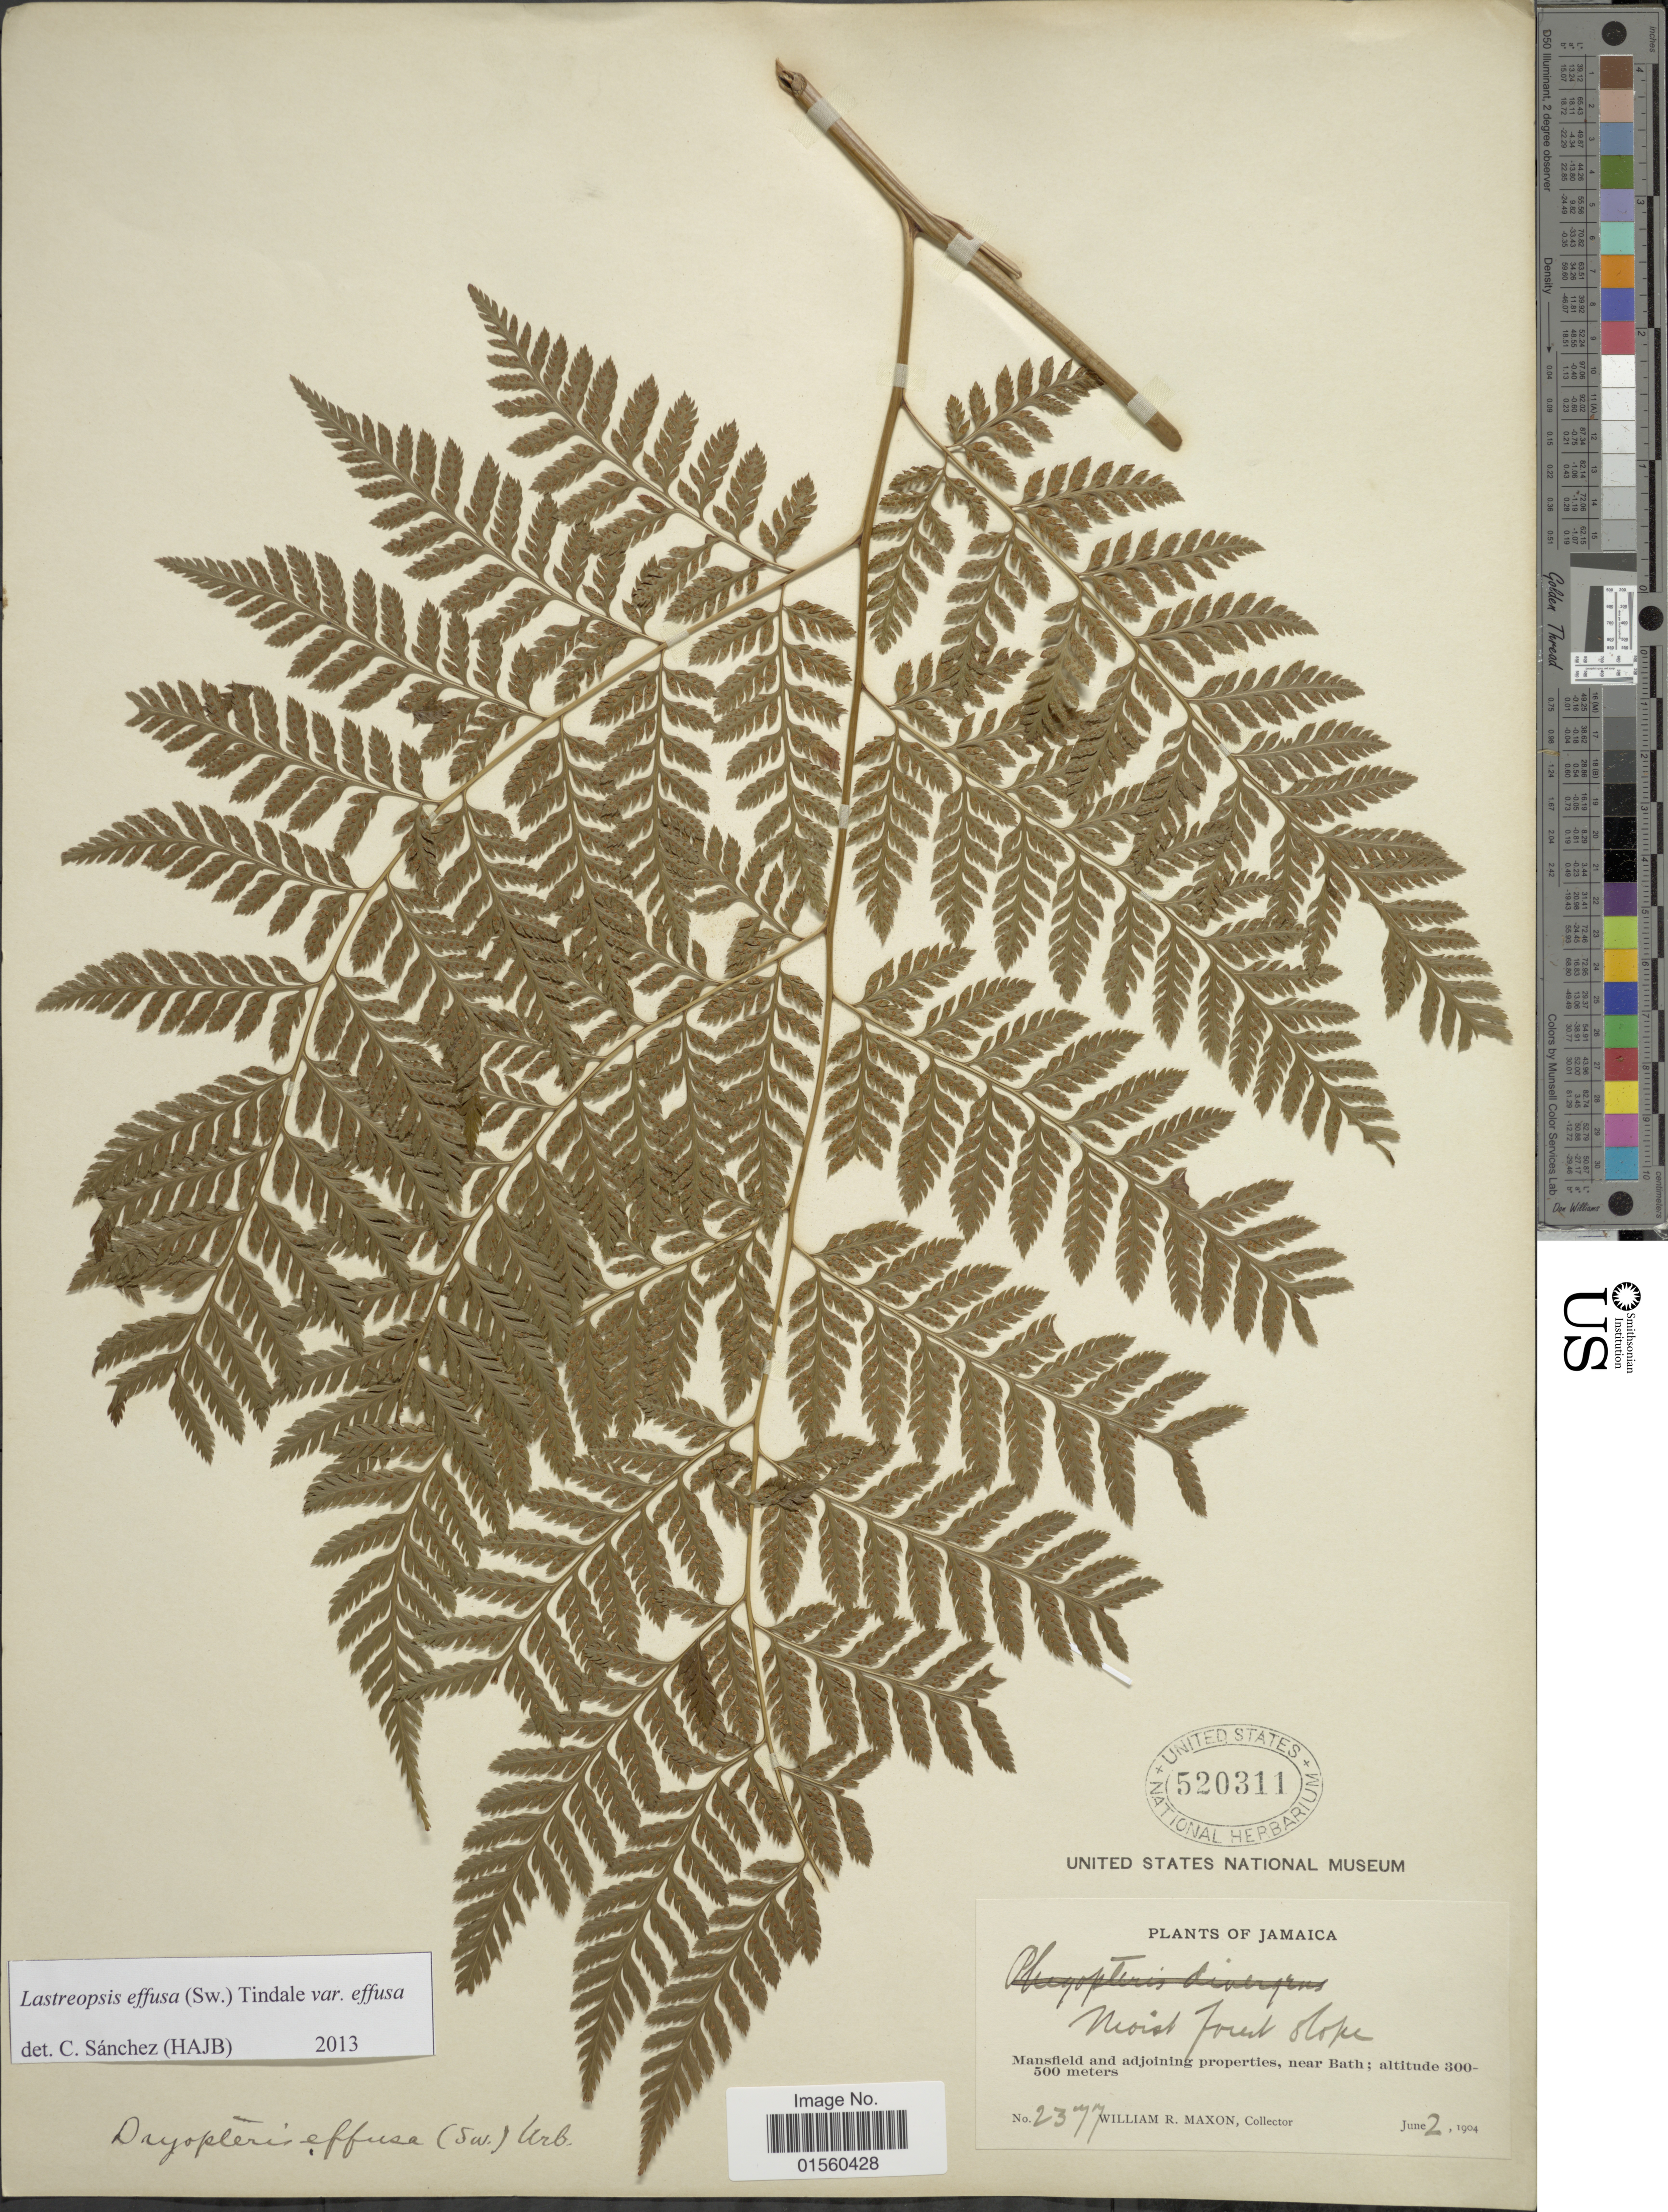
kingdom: Plantae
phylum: Tracheophyta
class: Polypodiopsida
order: Polypodiales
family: Dryopteridaceae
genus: Parapolystichum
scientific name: Parapolystichum effusum var. effusum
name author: (Sw.) Ching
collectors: W. R. Maxon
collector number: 2377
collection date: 1904-06-02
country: Jamaica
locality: Mansfield and adjoining propertie, near Bath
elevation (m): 300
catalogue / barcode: US 520311